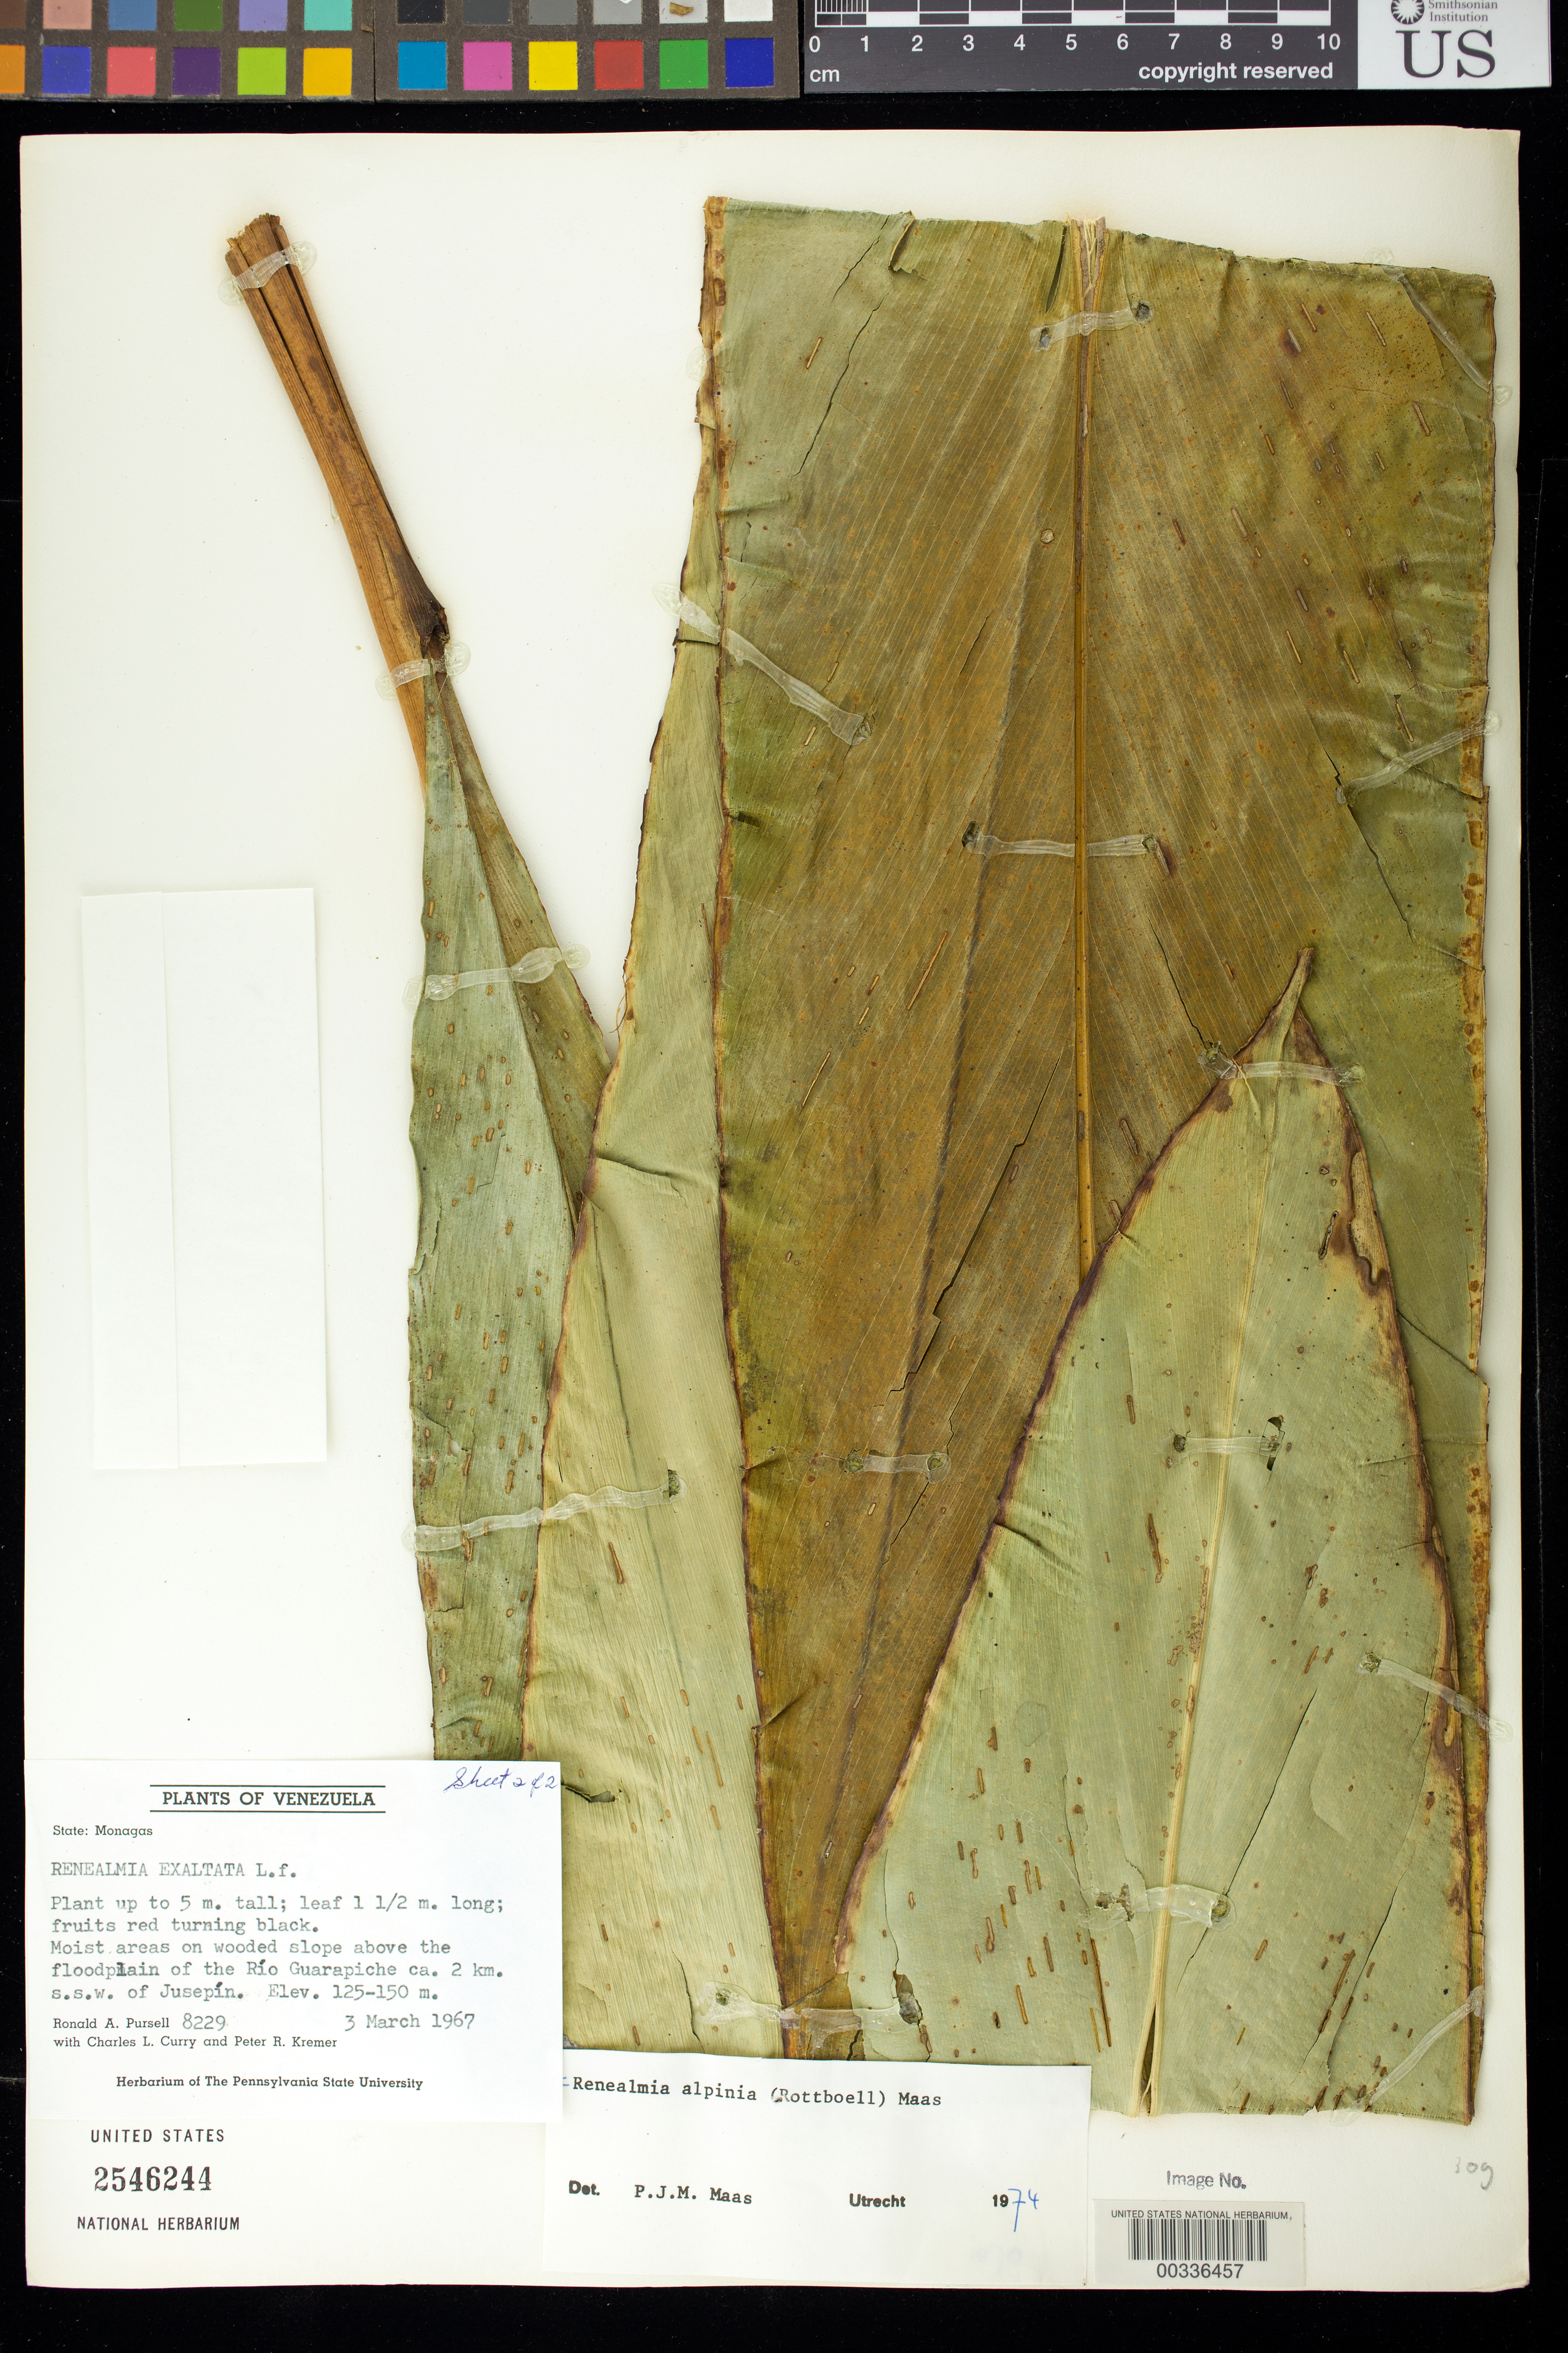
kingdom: Plantae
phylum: Tracheophyta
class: Liliopsida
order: Zingiberales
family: Zingiberaceae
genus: Renealmia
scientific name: Renealmia alpinia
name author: (Rottb.) Maas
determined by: Maas, Paul J. M.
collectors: R. A. Pursell, C. L. Curry & P. R. Kremer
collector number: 8229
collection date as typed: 03 Mar 1967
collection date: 1967-03-03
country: Venezuela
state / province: Monagas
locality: Above floodplain of rio guarapiche ca 2 km ssw of jusepin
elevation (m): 125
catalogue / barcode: US 2546244